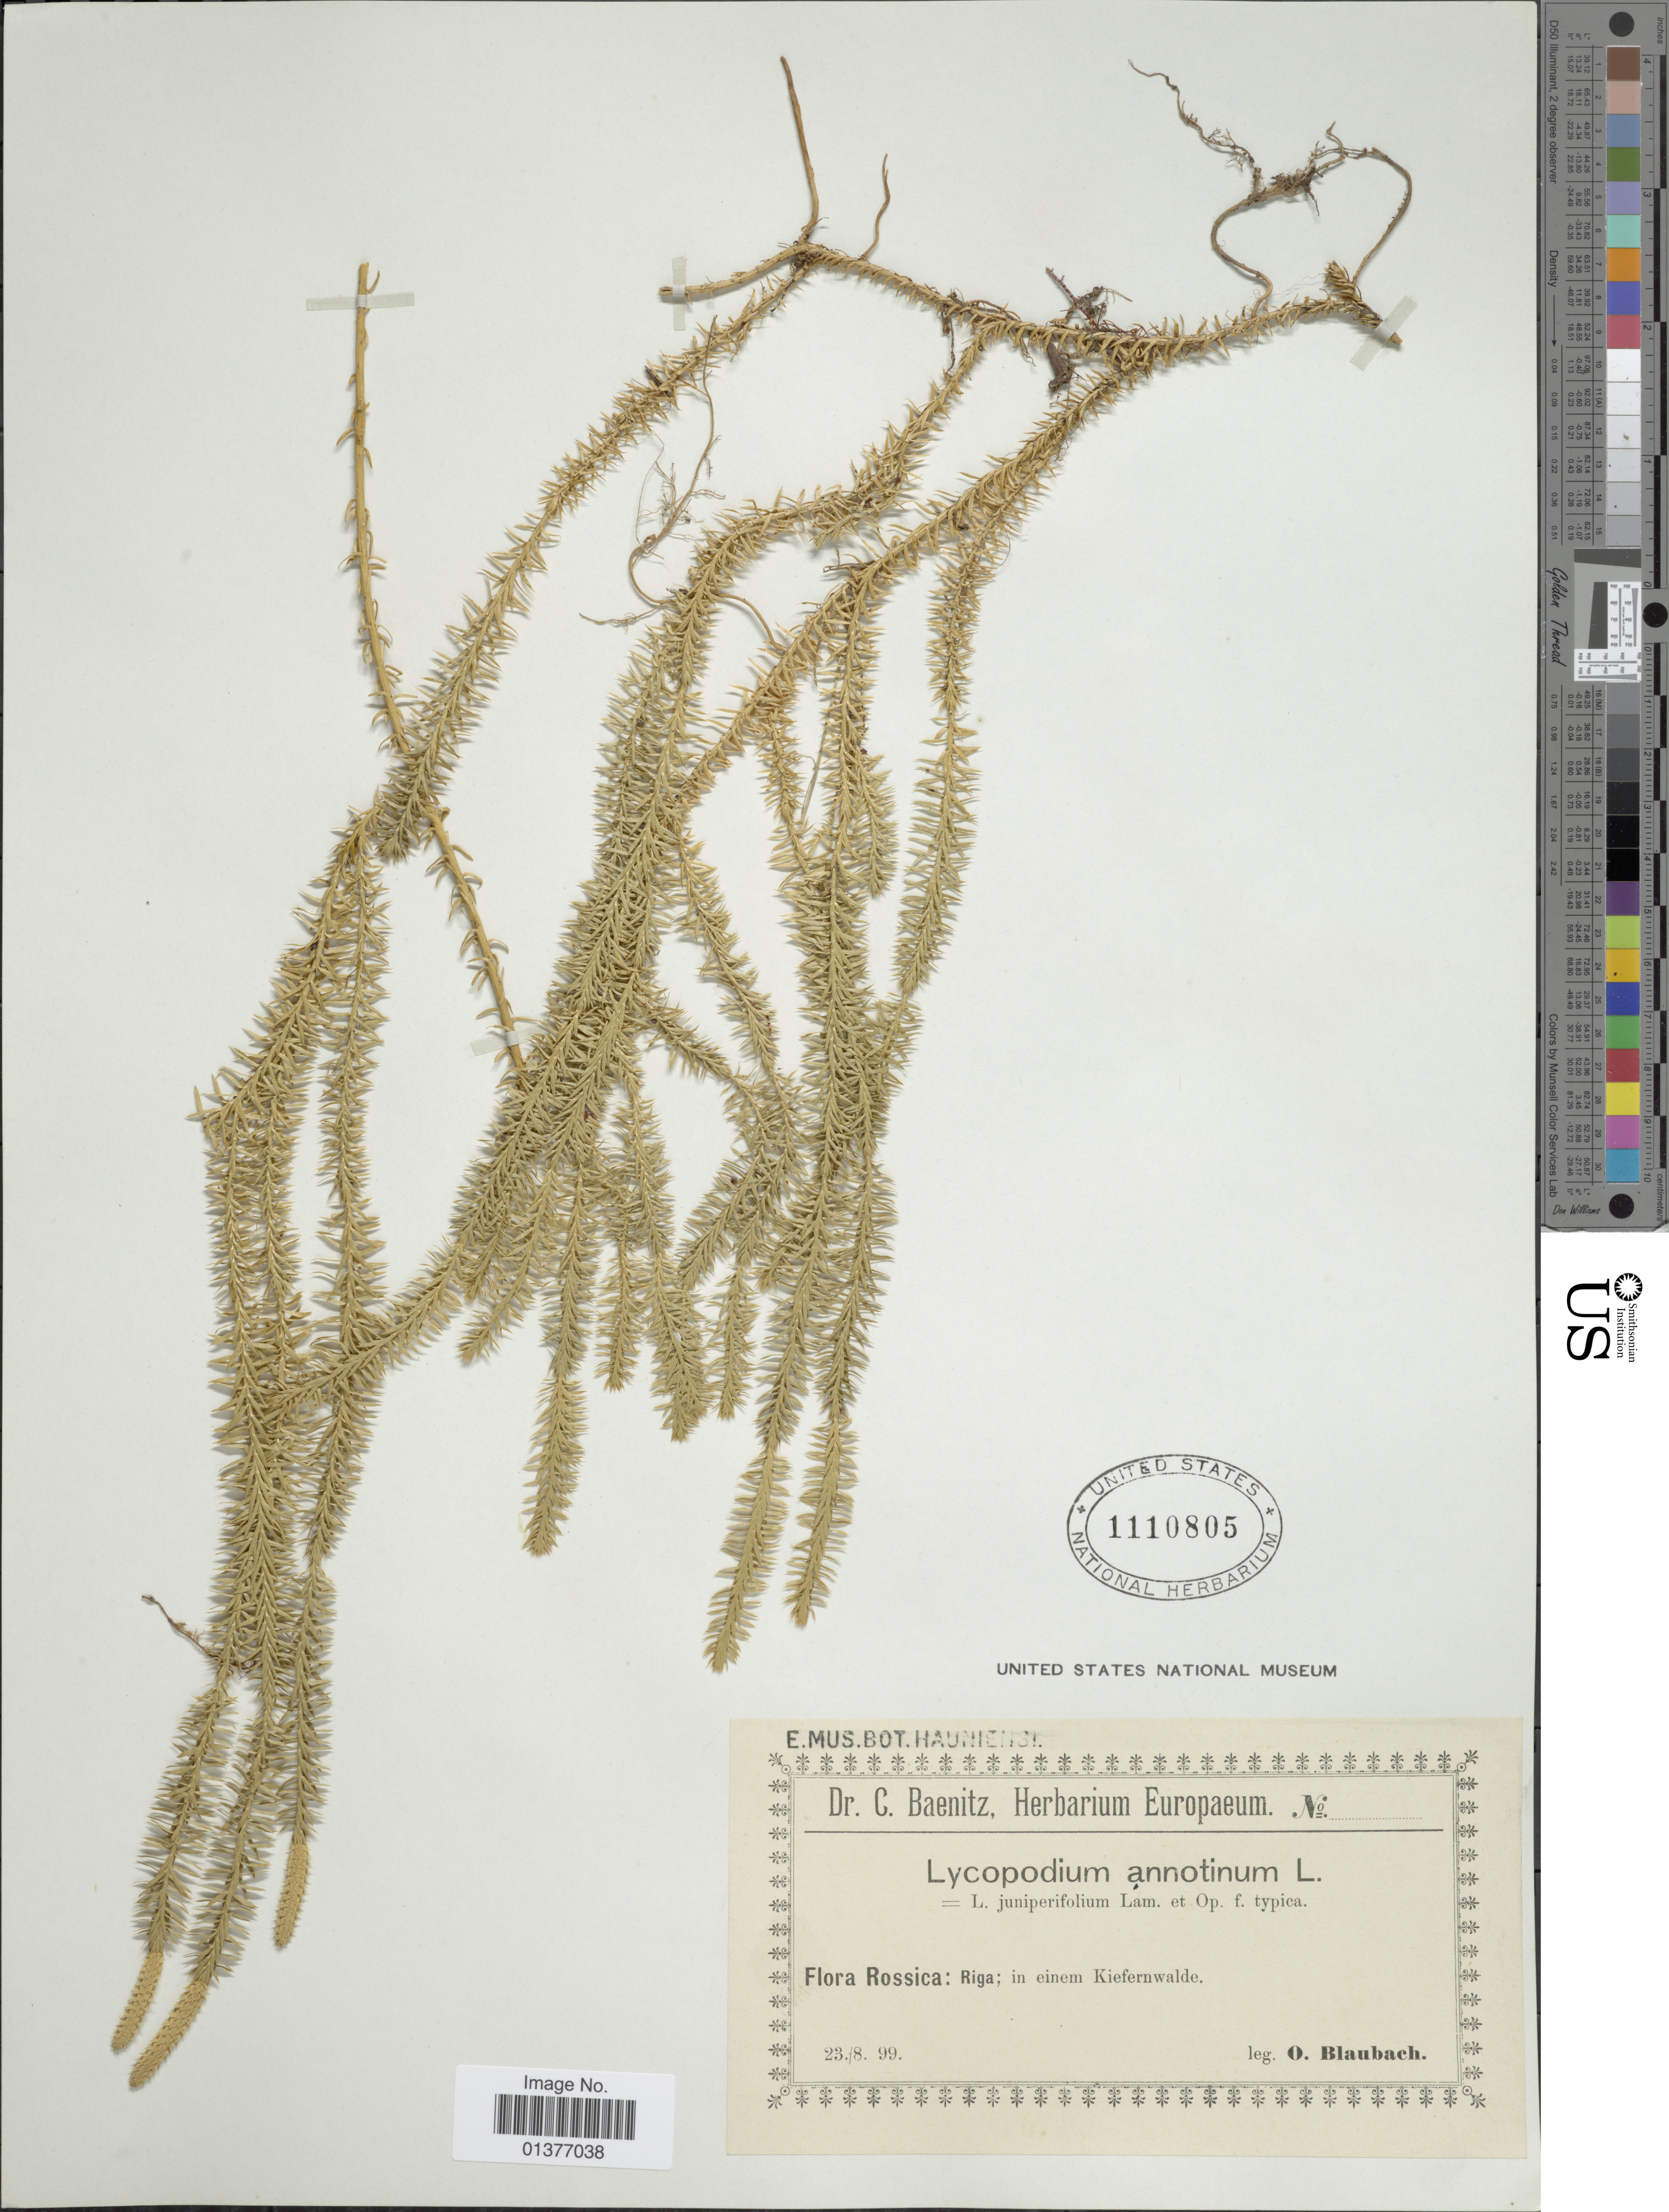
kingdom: Plantae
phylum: Tracheophyta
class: Lycopodiopsida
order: Lycopodiales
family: Lycopodiaceae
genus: Spinulum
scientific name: Spinulum annotinum subsp. annotinum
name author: (L.) A. Haines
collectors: O. Blaubach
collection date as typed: Transcribed d/m/y: 23/8/99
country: Latvia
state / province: Riga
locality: Rossica: Riga; in einem Kiefernwalde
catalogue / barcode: US 1110805